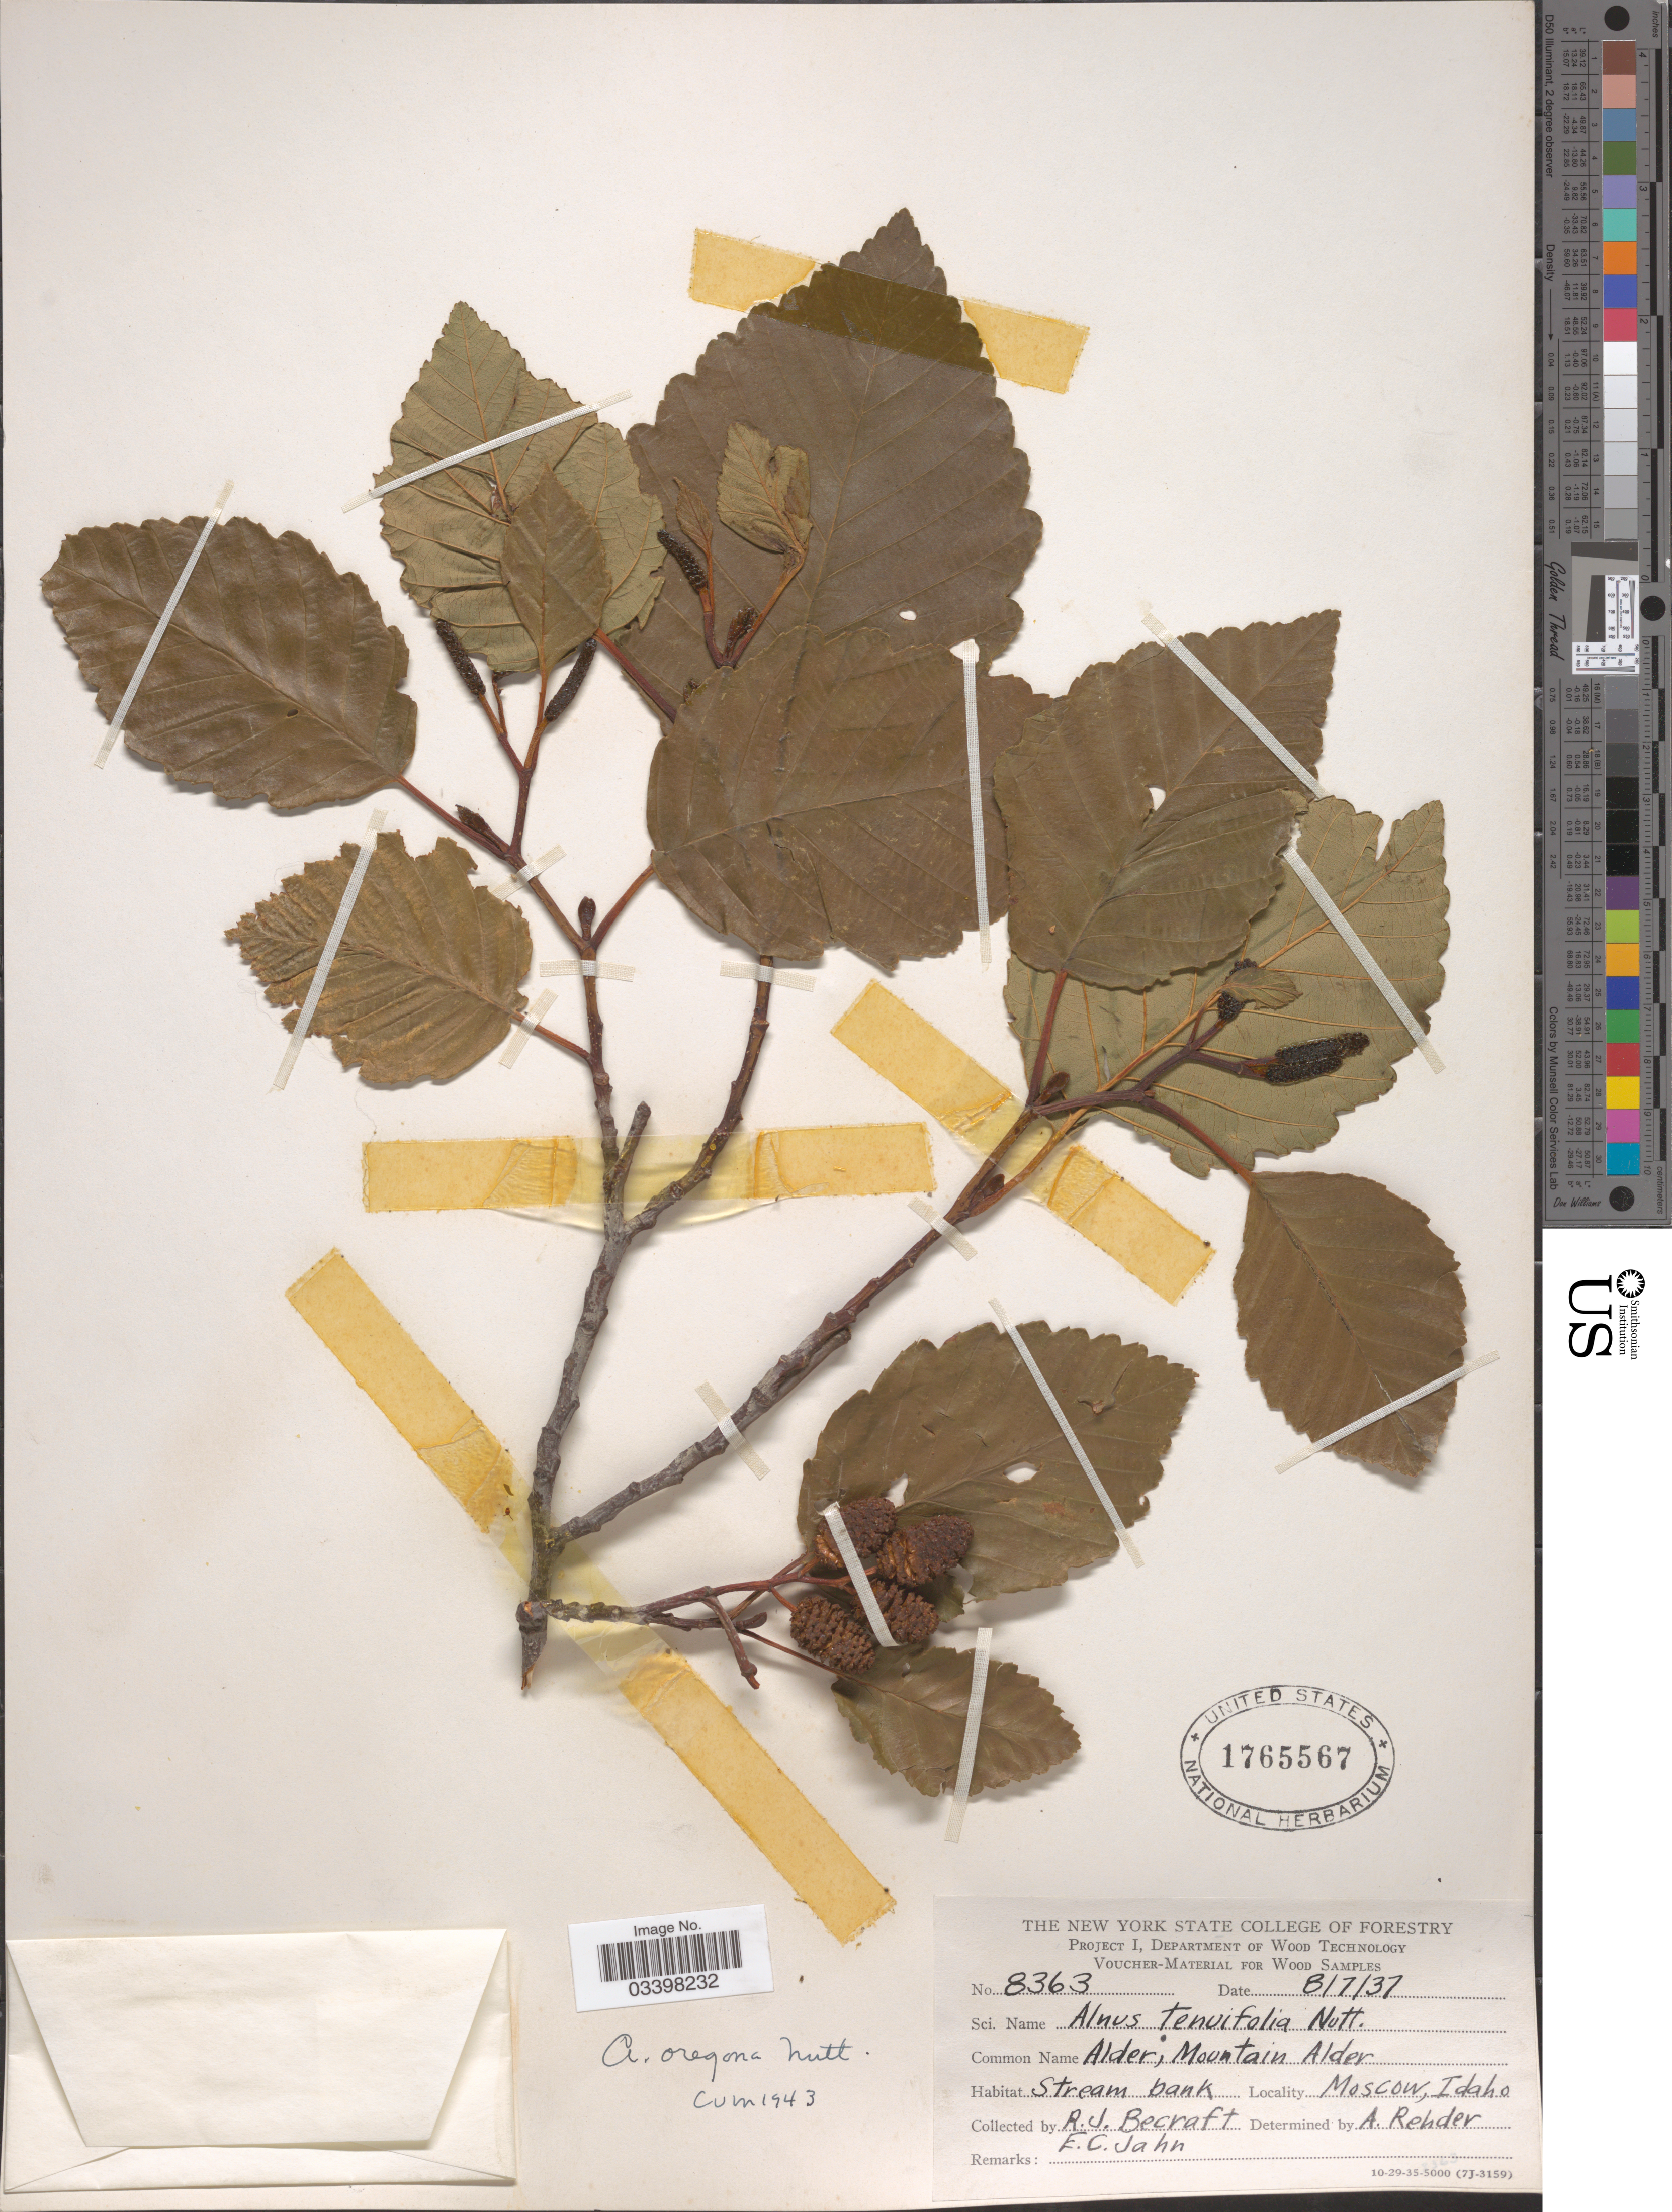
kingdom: Plantae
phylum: Tracheophyta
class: Magnoliopsida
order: Fagales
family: Betulaceae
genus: Alnus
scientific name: Alnus rubra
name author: Bong.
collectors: R. Becraft & E. Jahn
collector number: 8363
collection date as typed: Transcribed d/m/y: 7/8/37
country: United States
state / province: Idaho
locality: Moscow.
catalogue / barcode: US 1765567